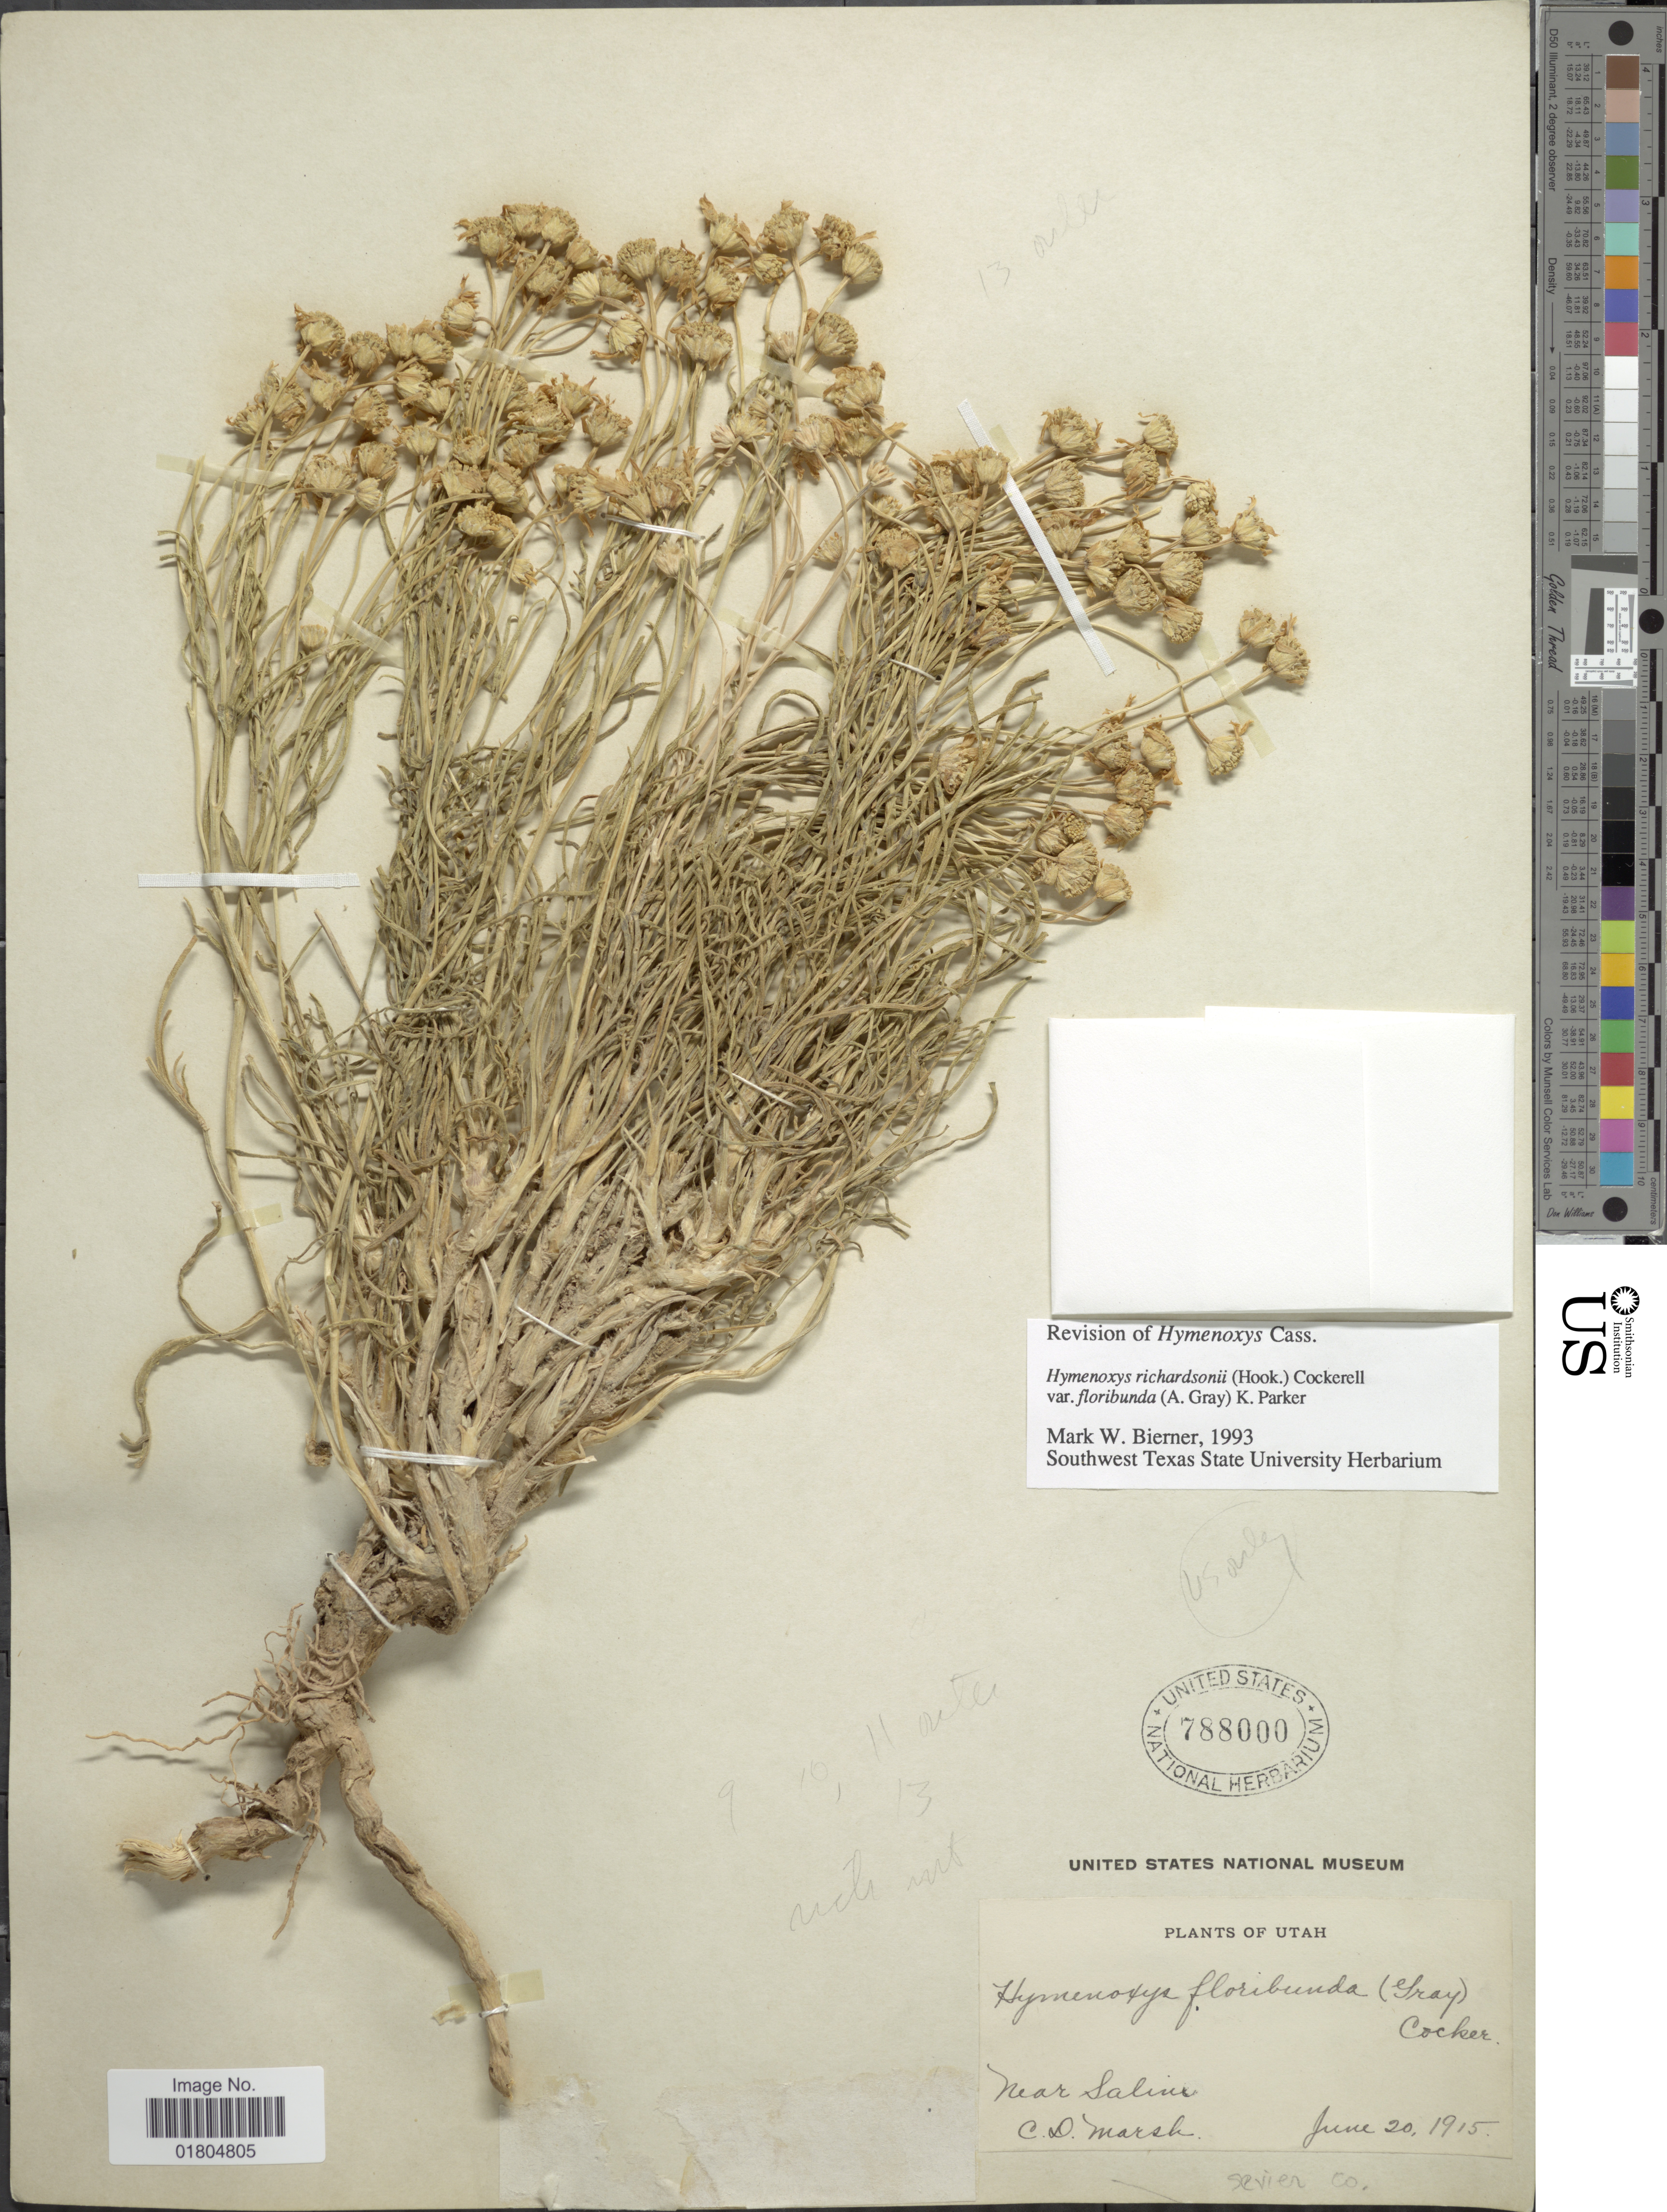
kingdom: Plantae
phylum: Tracheophyta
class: Magnoliopsida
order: Asterales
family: Asteraceae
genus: Hymenoxys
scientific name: Hymenoxys richardsonii var. floribunda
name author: (A. Gray) K.F. Parker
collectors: C. D. Marsh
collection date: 1915-06-20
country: United States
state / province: Utah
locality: Near Saline. Sevier Co.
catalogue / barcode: US 788000